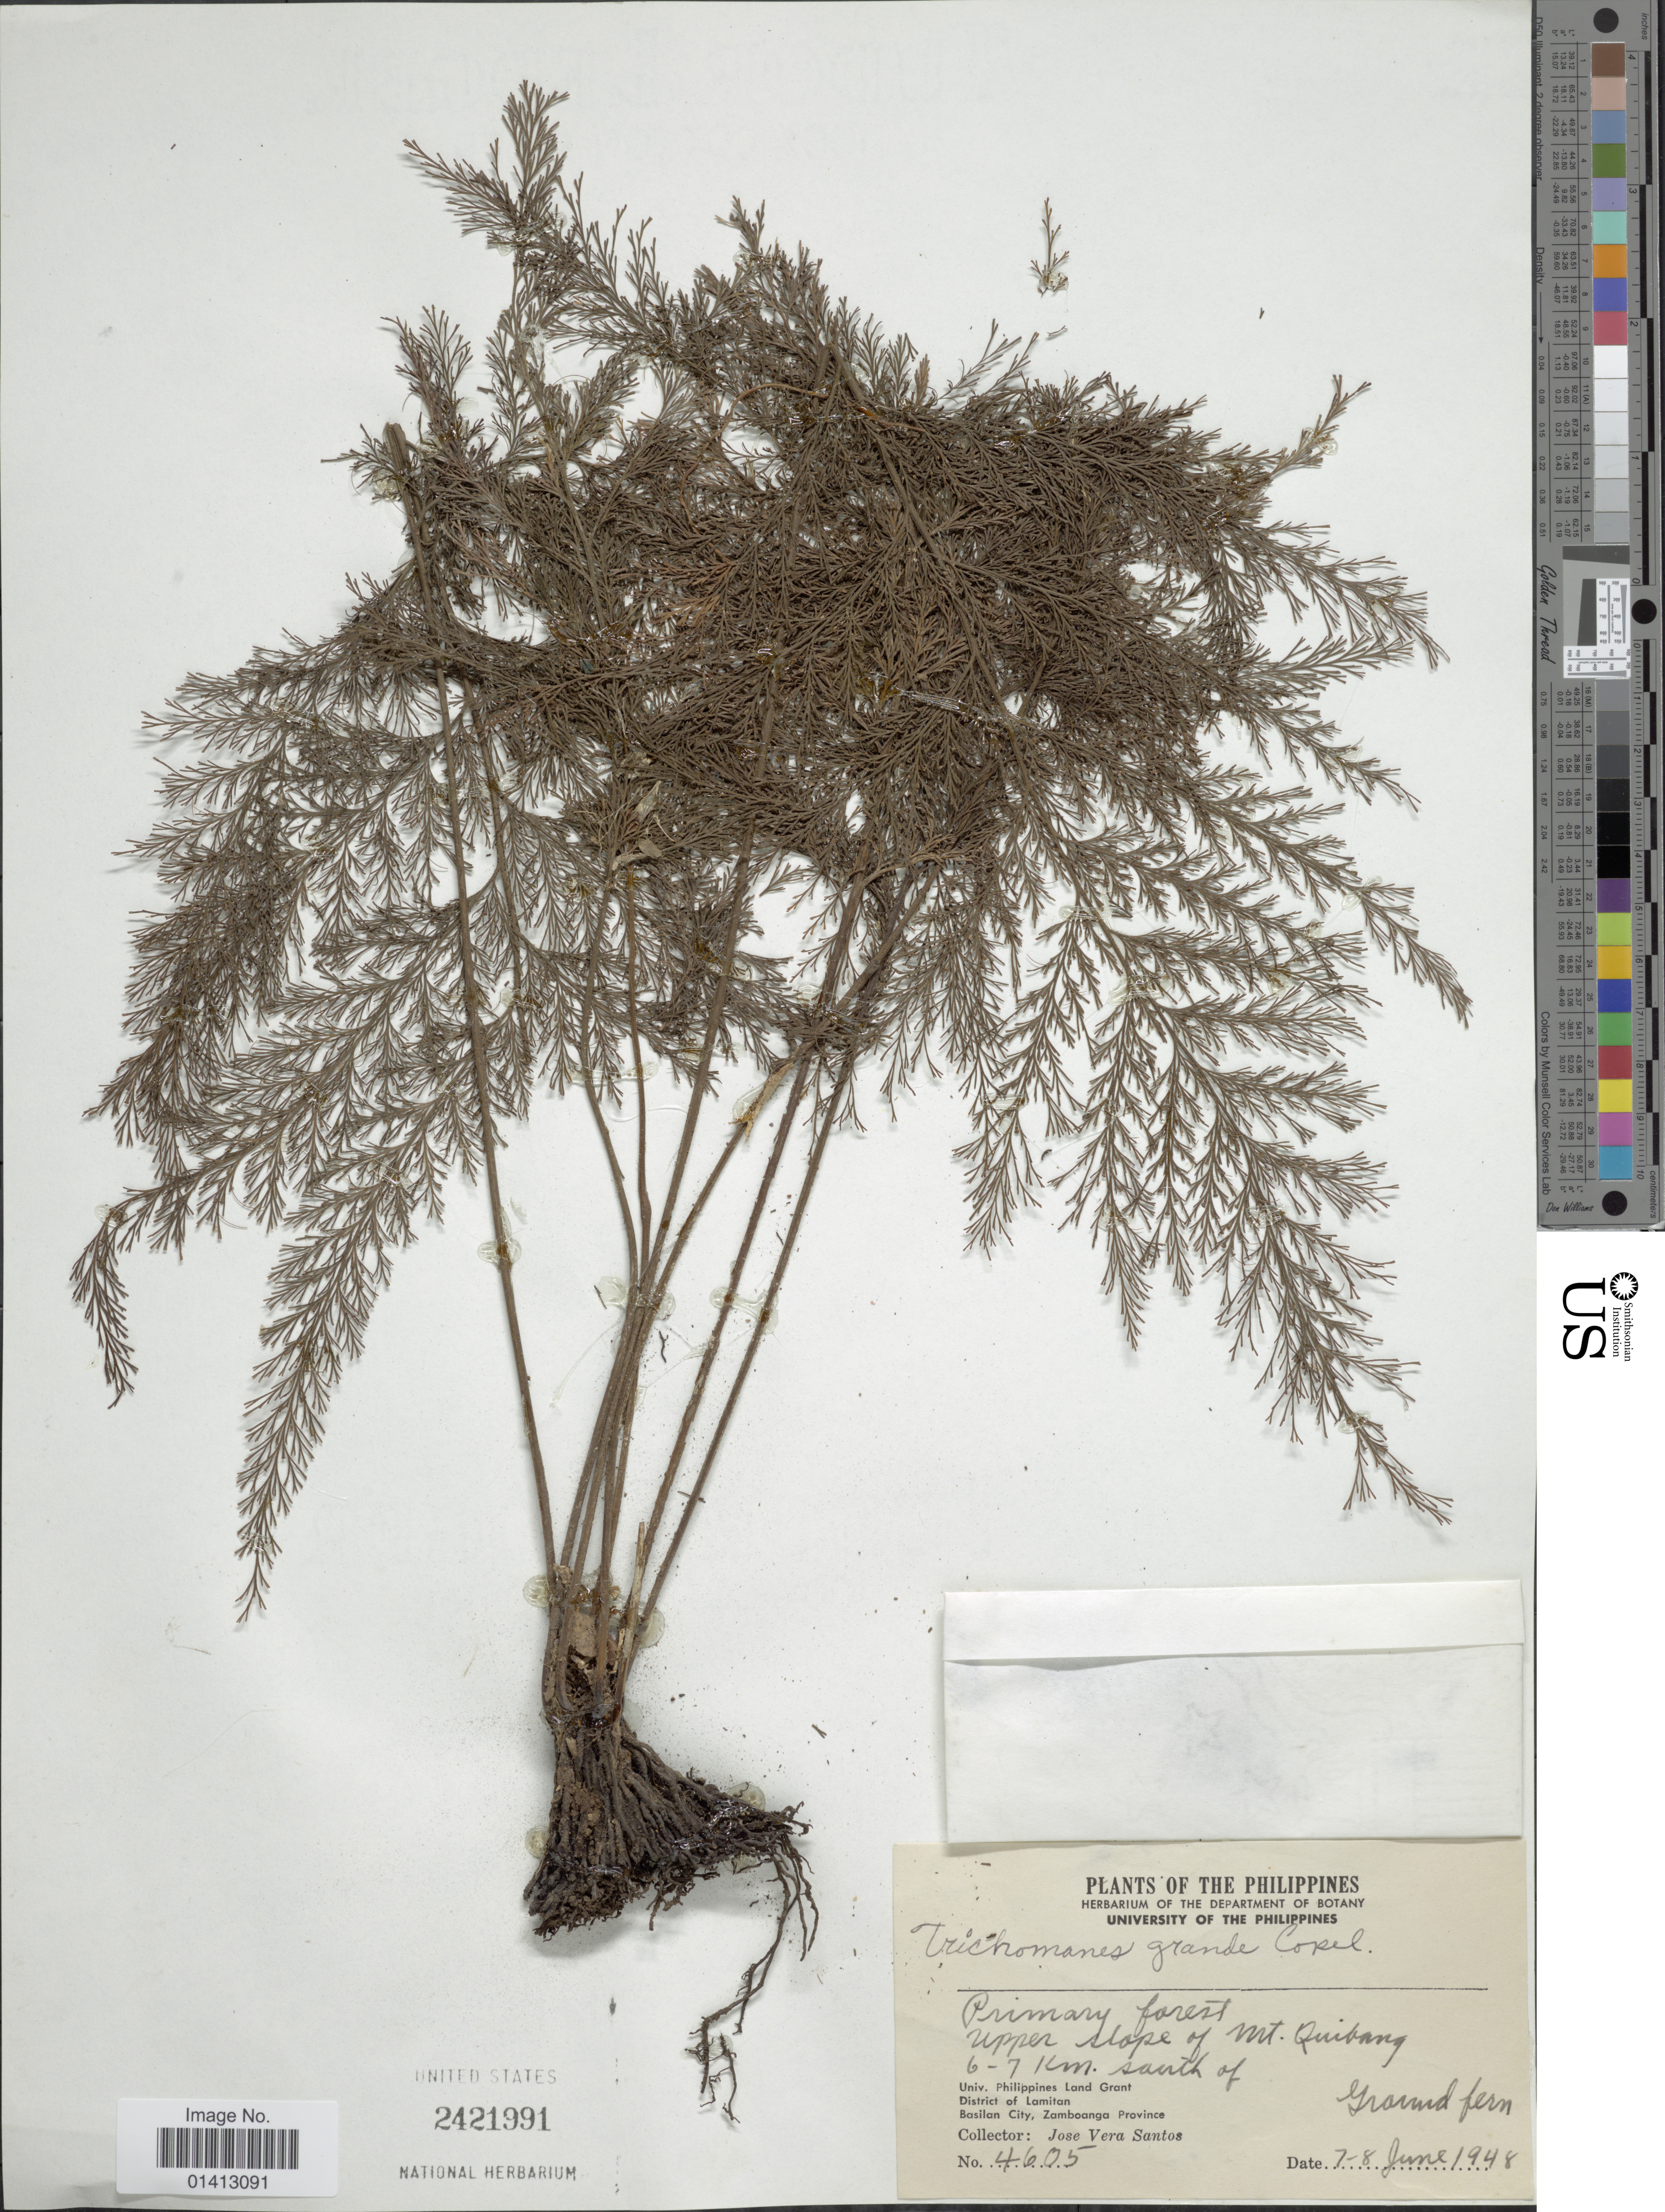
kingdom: Plantae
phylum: Tracheophyta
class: Polypodiopsida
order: Hymenophyllales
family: Hymenophyllaceae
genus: Crepidomanes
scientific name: Crepidomanes grande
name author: (Copel.) Ebihara & K. Iwats.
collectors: J. V. Santos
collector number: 4605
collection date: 1948-06-07/1948-06-08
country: Philippines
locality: Upper slope of Mt Quibang, 6-7 km south of Univ Philippines Land Grant, District of Lamirtan, Basilan City, Zamboanga Province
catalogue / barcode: US 2421991